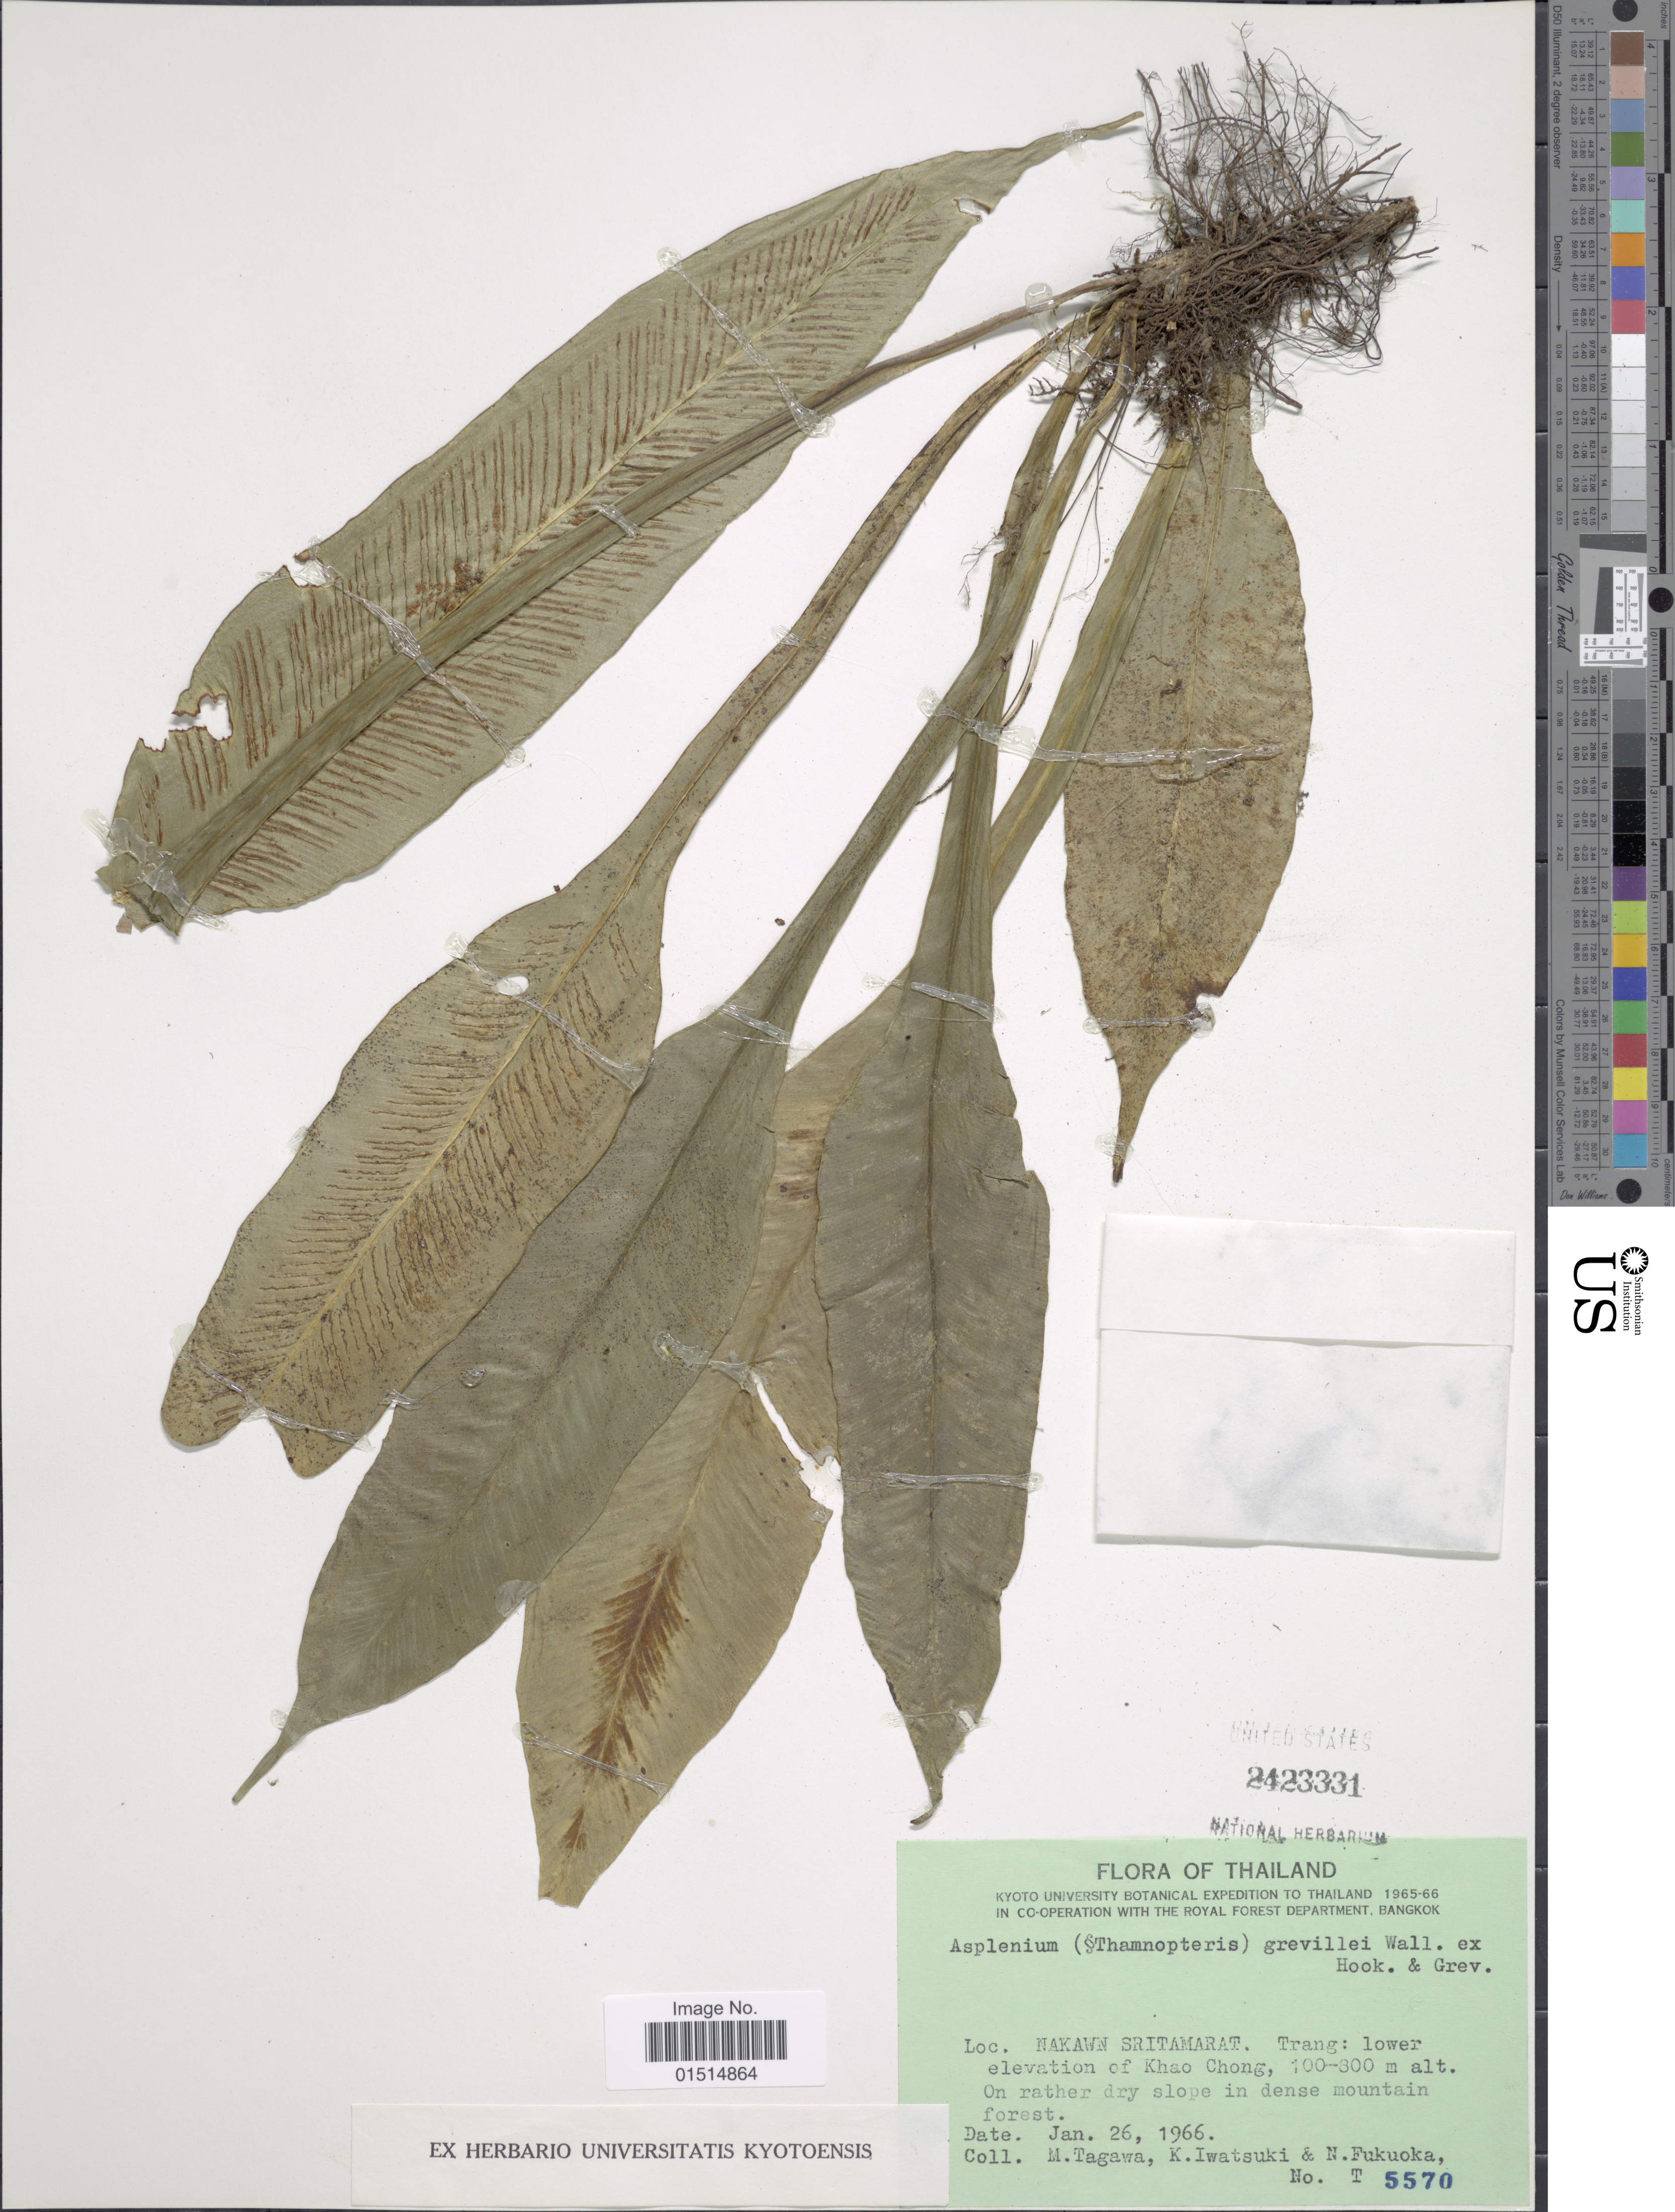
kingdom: Plantae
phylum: Tracheophyta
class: Polypodiopsida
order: Polypodiales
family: Aspleniaceae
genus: Asplenium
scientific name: Asplenium grevillei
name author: Wall. ex Hook. & Grev.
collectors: M. Tagawa, K. Iwatsuki & N. Fukuoka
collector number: T5570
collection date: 1966-01-26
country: Thailand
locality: Nakwan Sritamarat: Trang: lower elevation of Kho Chong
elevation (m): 100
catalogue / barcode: US 2423331